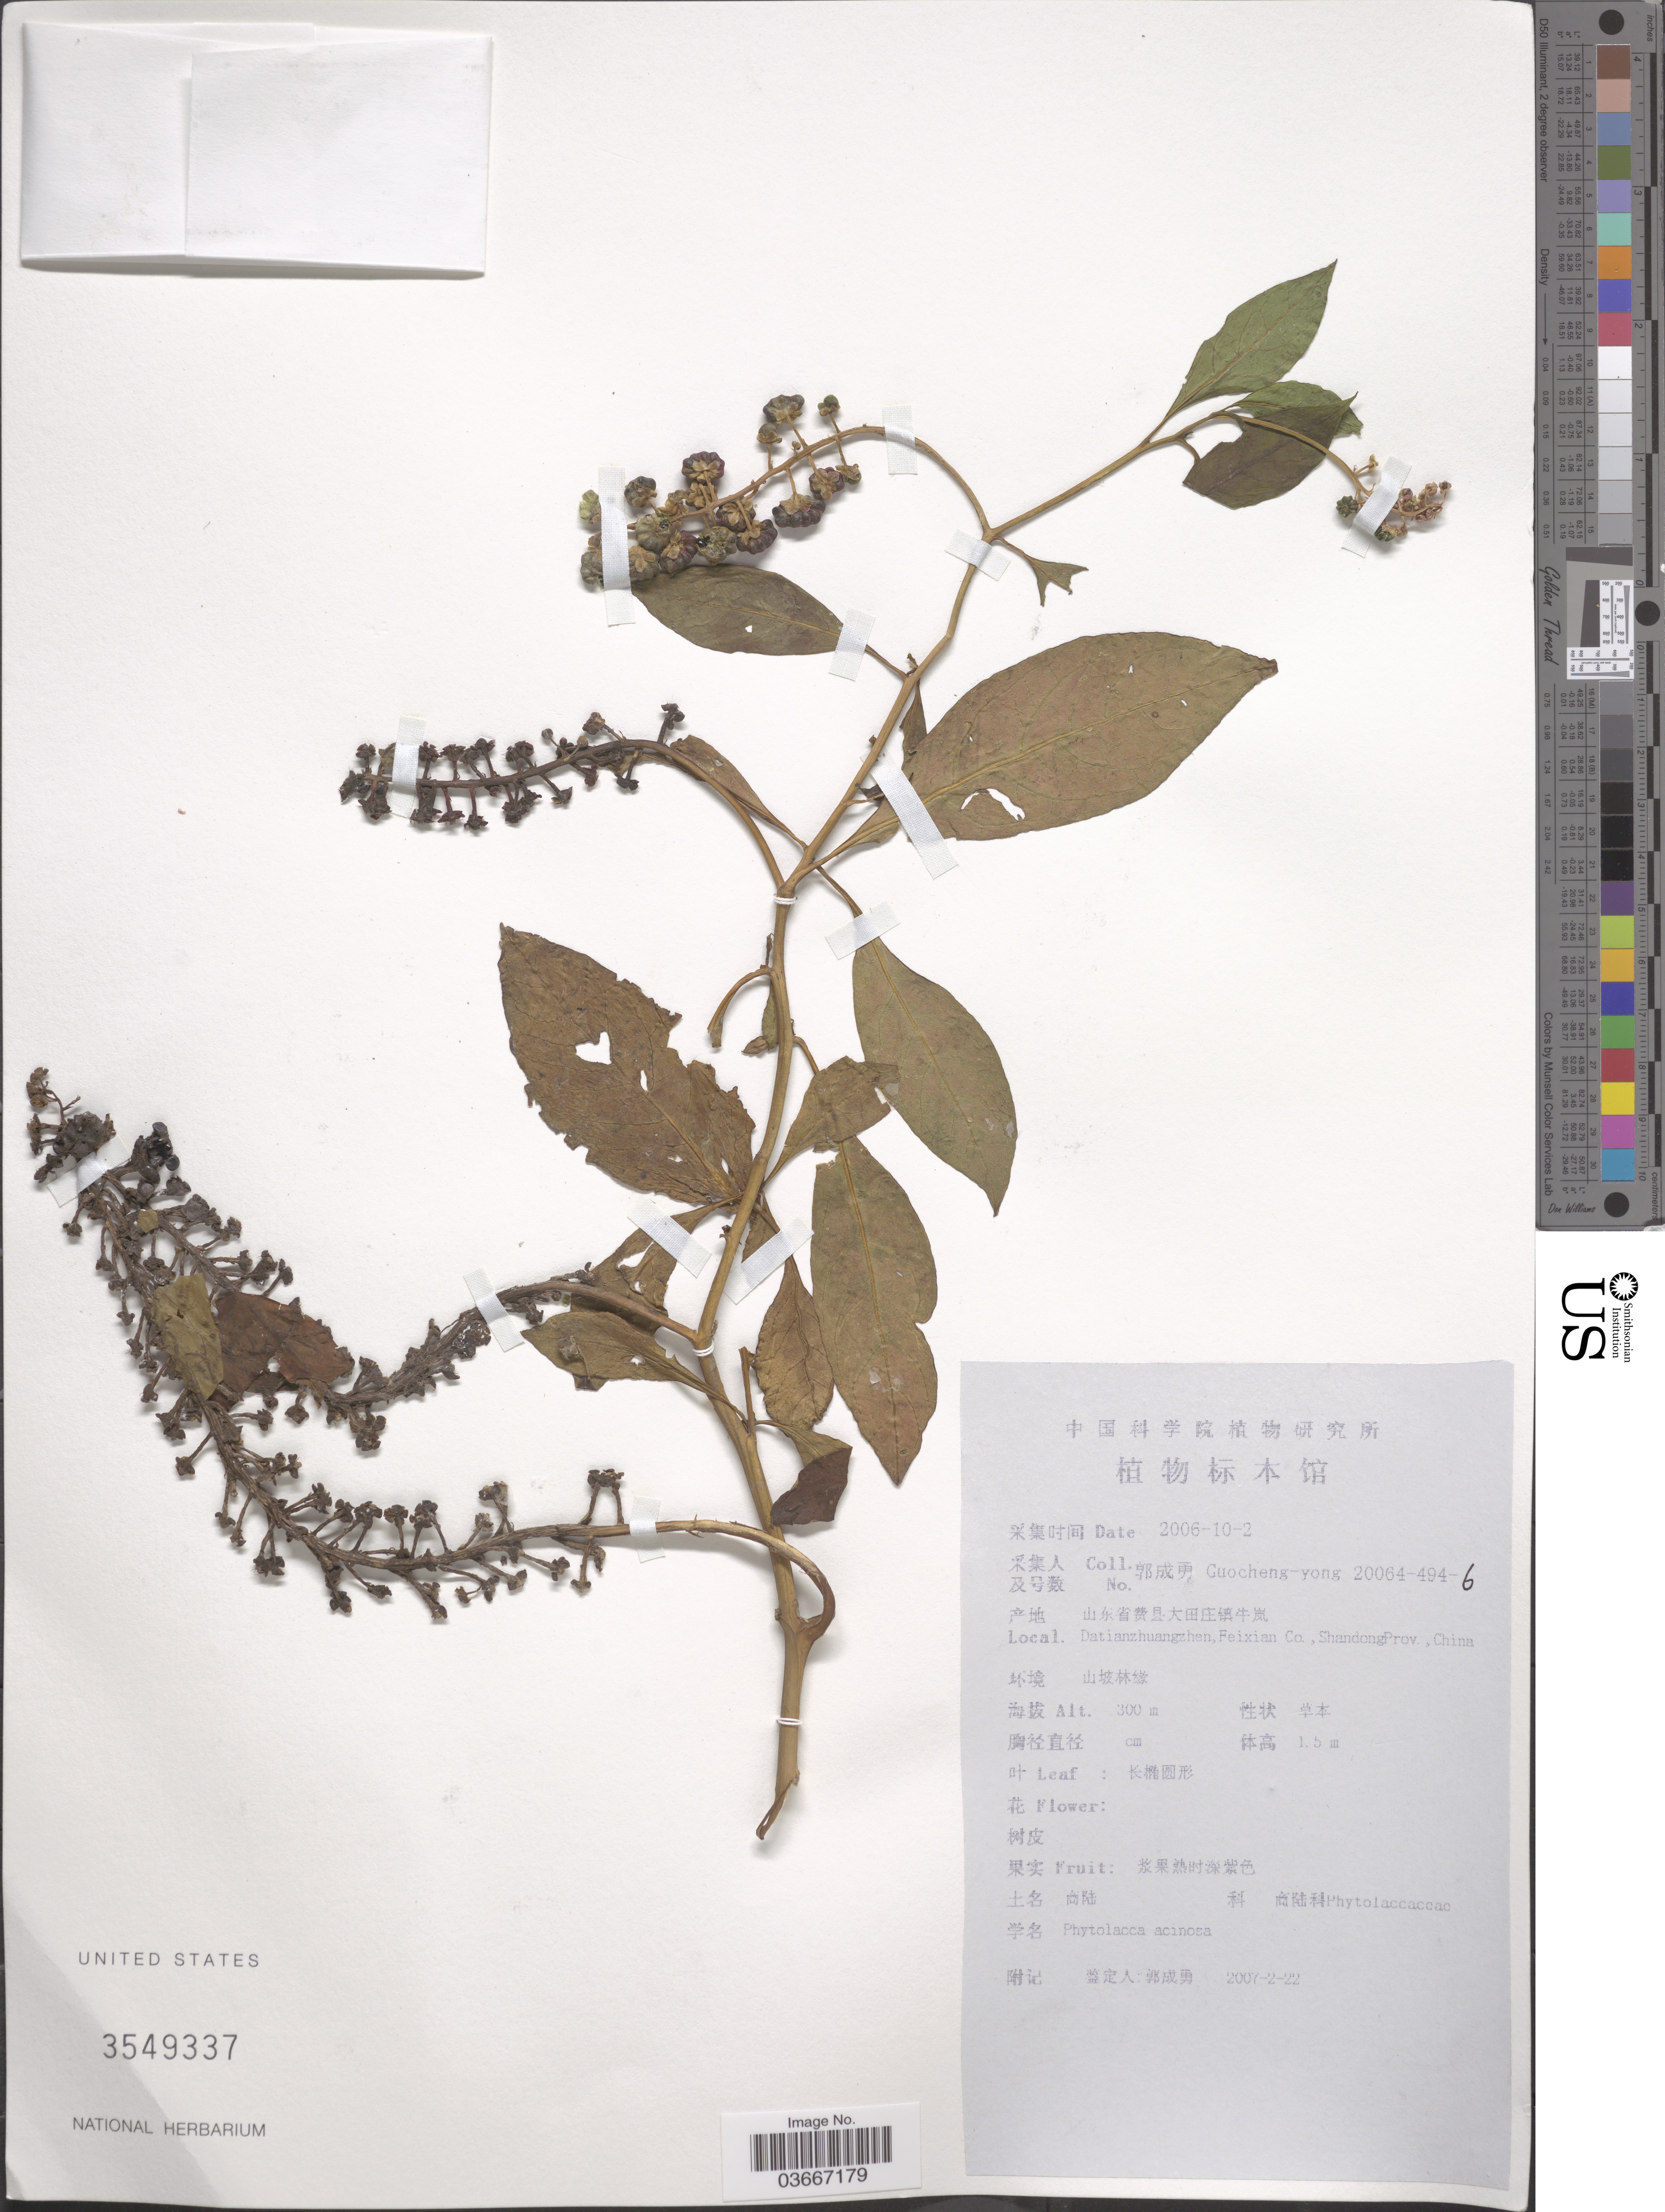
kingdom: Plantae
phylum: Tracheophyta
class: Magnoliopsida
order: Caryophyllales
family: Phytolaccaceae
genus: Phytolacca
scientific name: Phytolacca acinosa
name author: Roxb.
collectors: Guo cheng-yong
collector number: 20064-494-6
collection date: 2006-10-02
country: China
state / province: Shandong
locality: Datianzhuangzhen, Feixian Co.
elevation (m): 300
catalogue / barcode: US 3549337